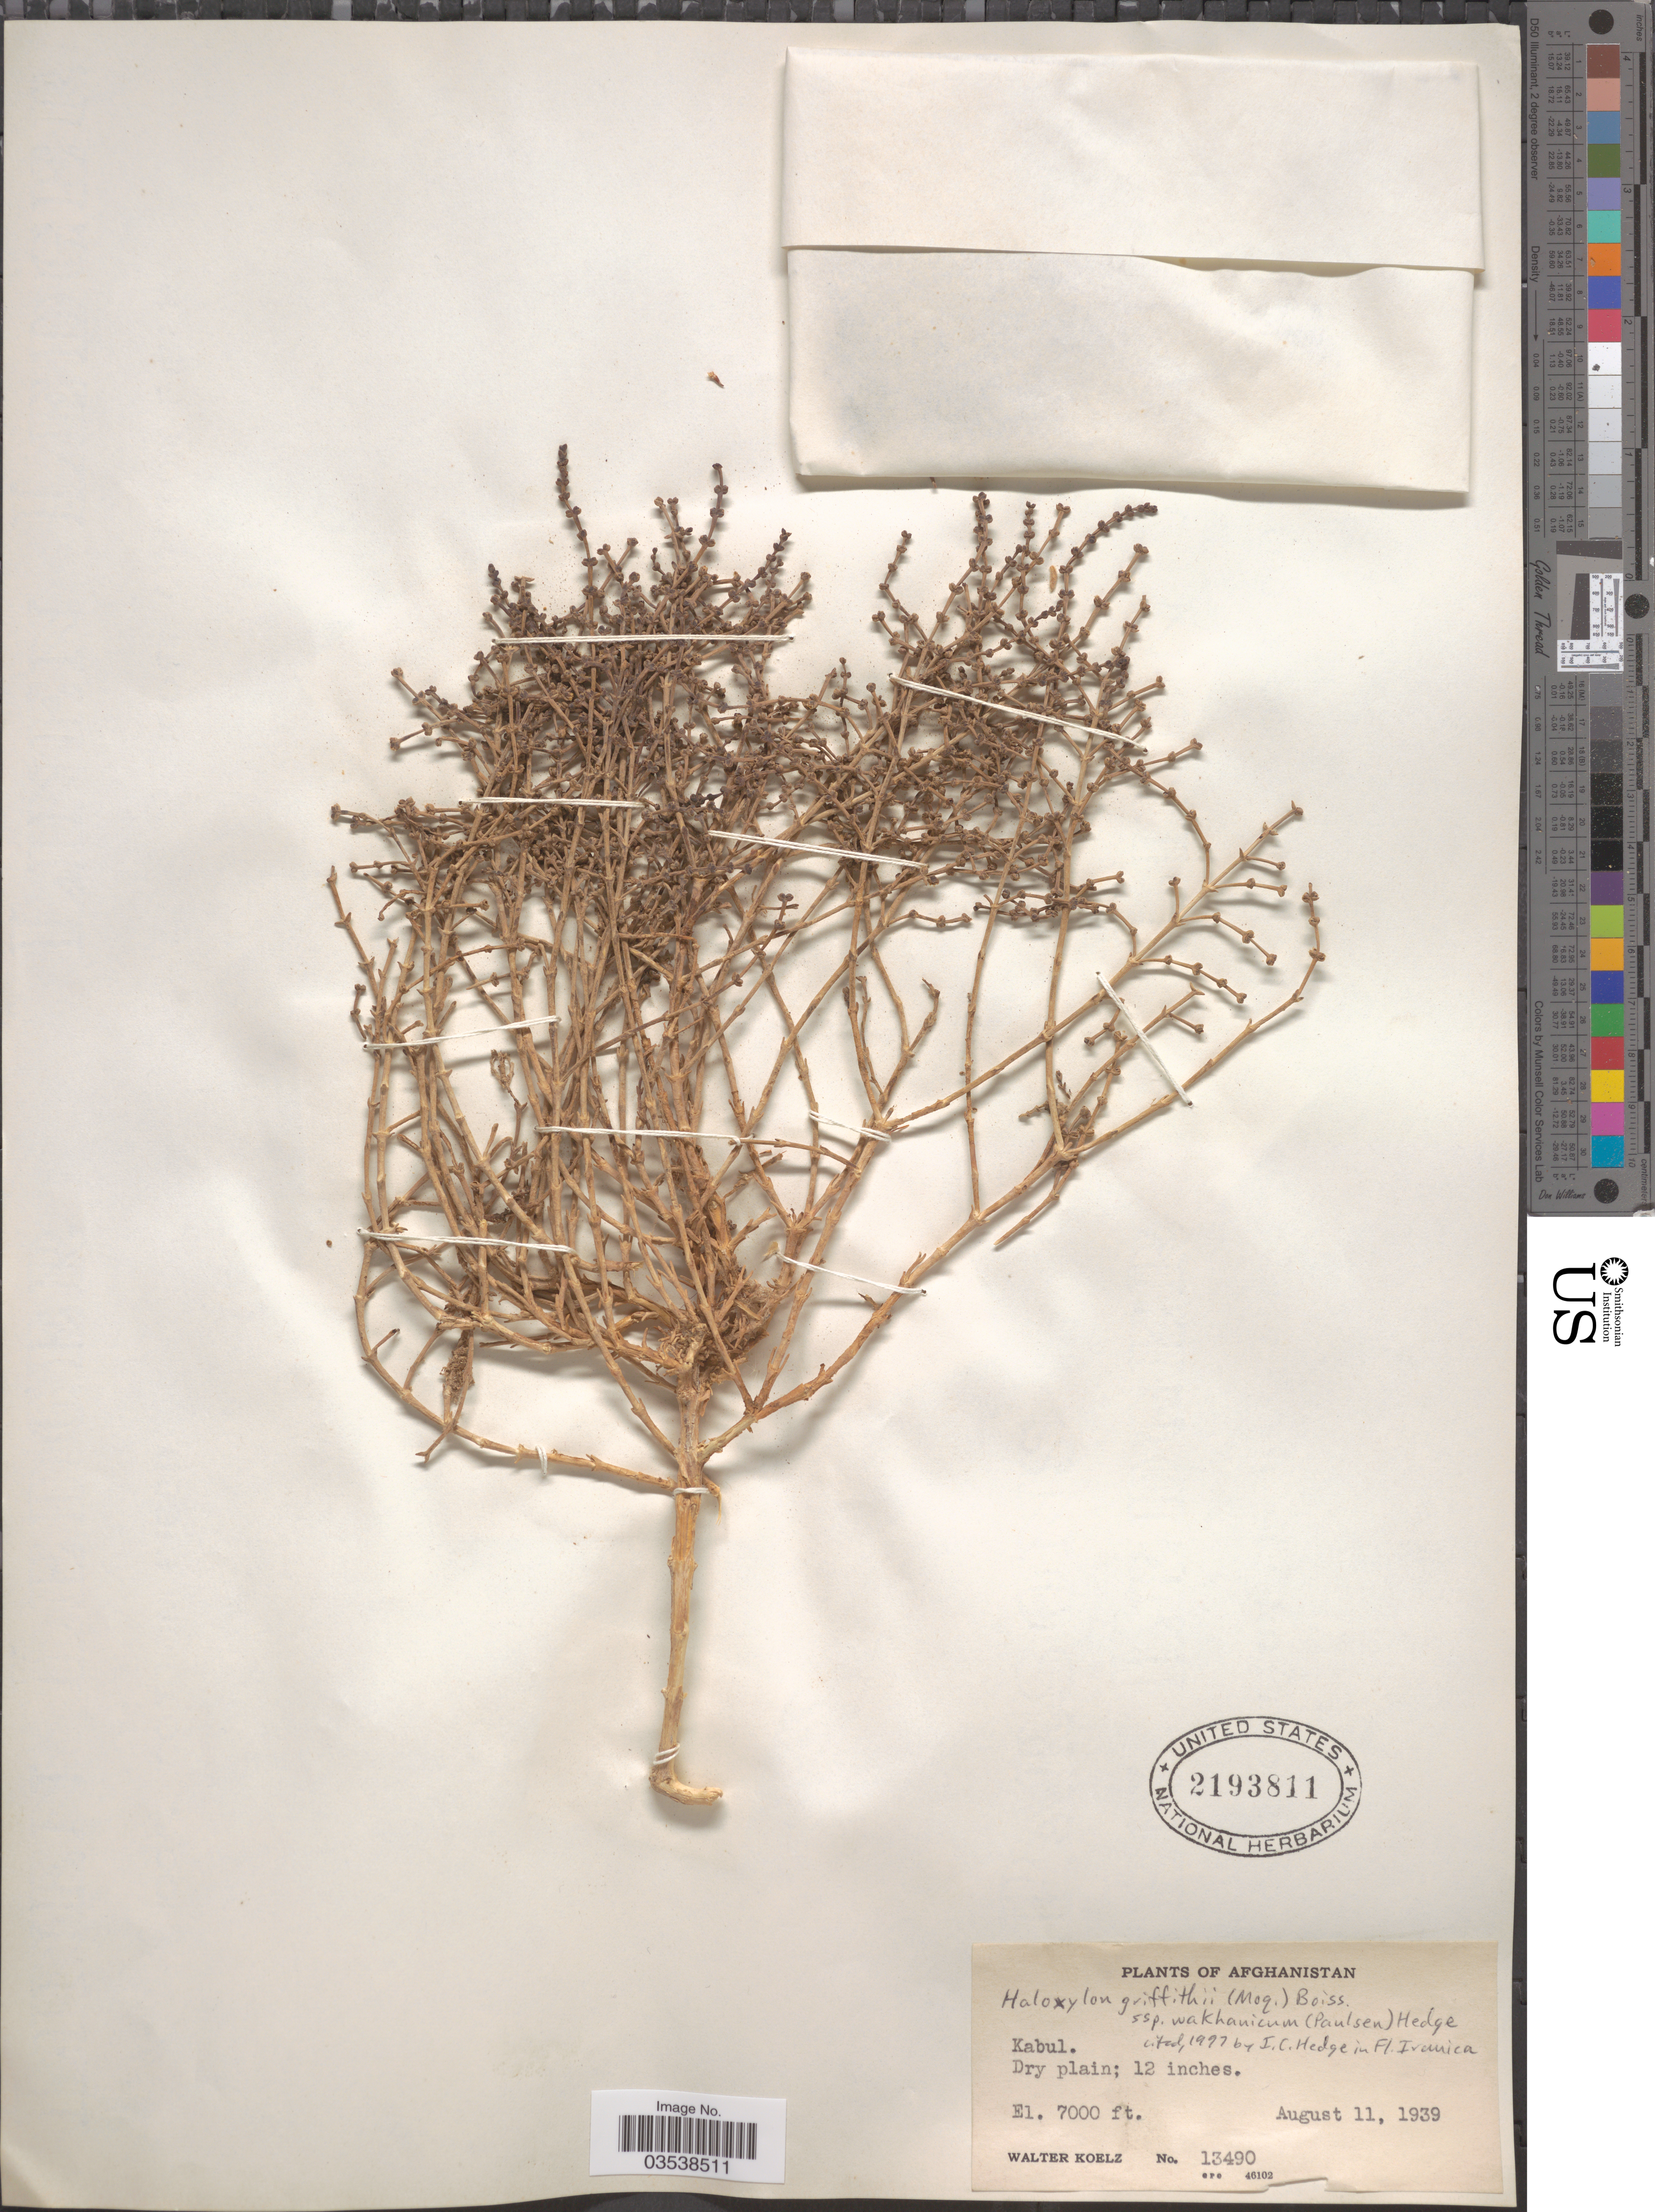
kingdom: Plantae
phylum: Tracheophyta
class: Magnoliopsida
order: Caryophyllales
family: Amaranthaceae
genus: Haloxylon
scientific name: Haloxylon griffithii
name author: (Moq.) Boiss.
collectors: W. N. Koelz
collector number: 13490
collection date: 1939-08-11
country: Afghanistan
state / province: Kabul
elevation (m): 2134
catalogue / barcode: US 2193811